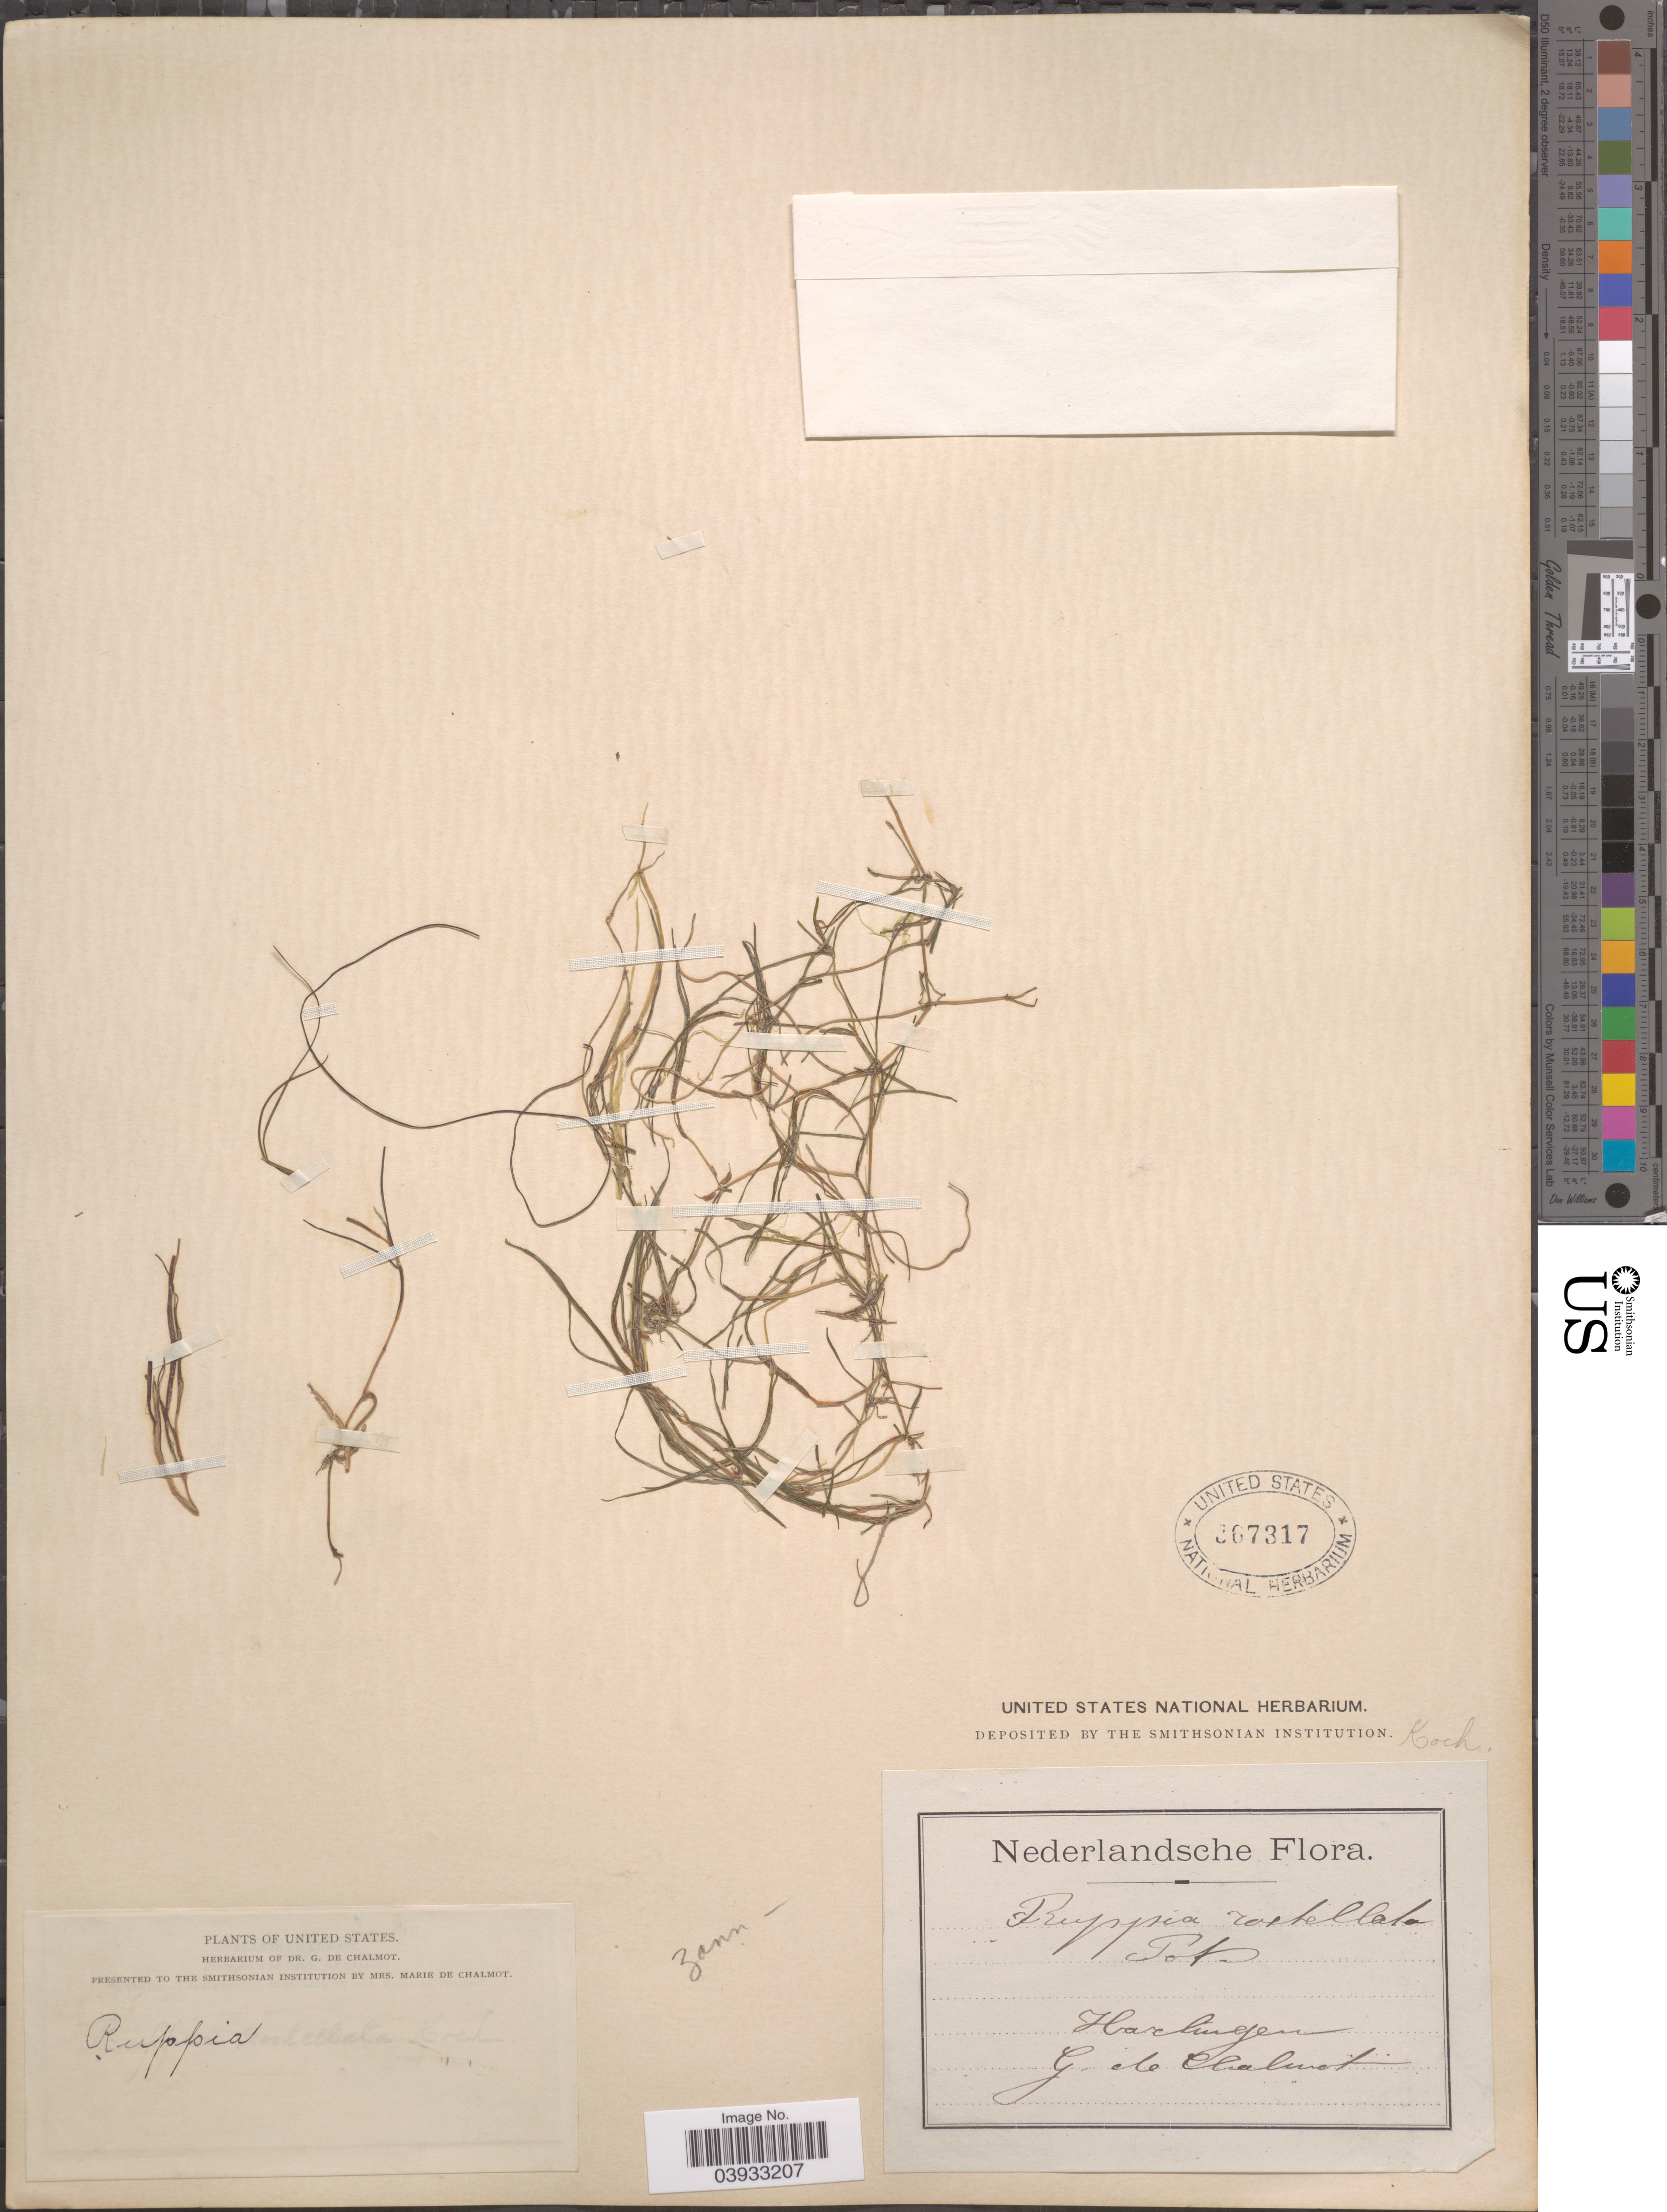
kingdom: Plantae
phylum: Tracheophyta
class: Liliopsida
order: Alismatales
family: Ruppiaceae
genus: Ruppia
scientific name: Ruppia rostellata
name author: W.D.J. Koch ex Rchb.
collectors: G. de Chalmot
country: Netherlands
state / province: Friesland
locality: Nederland. Harlingen.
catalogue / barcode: US 867317